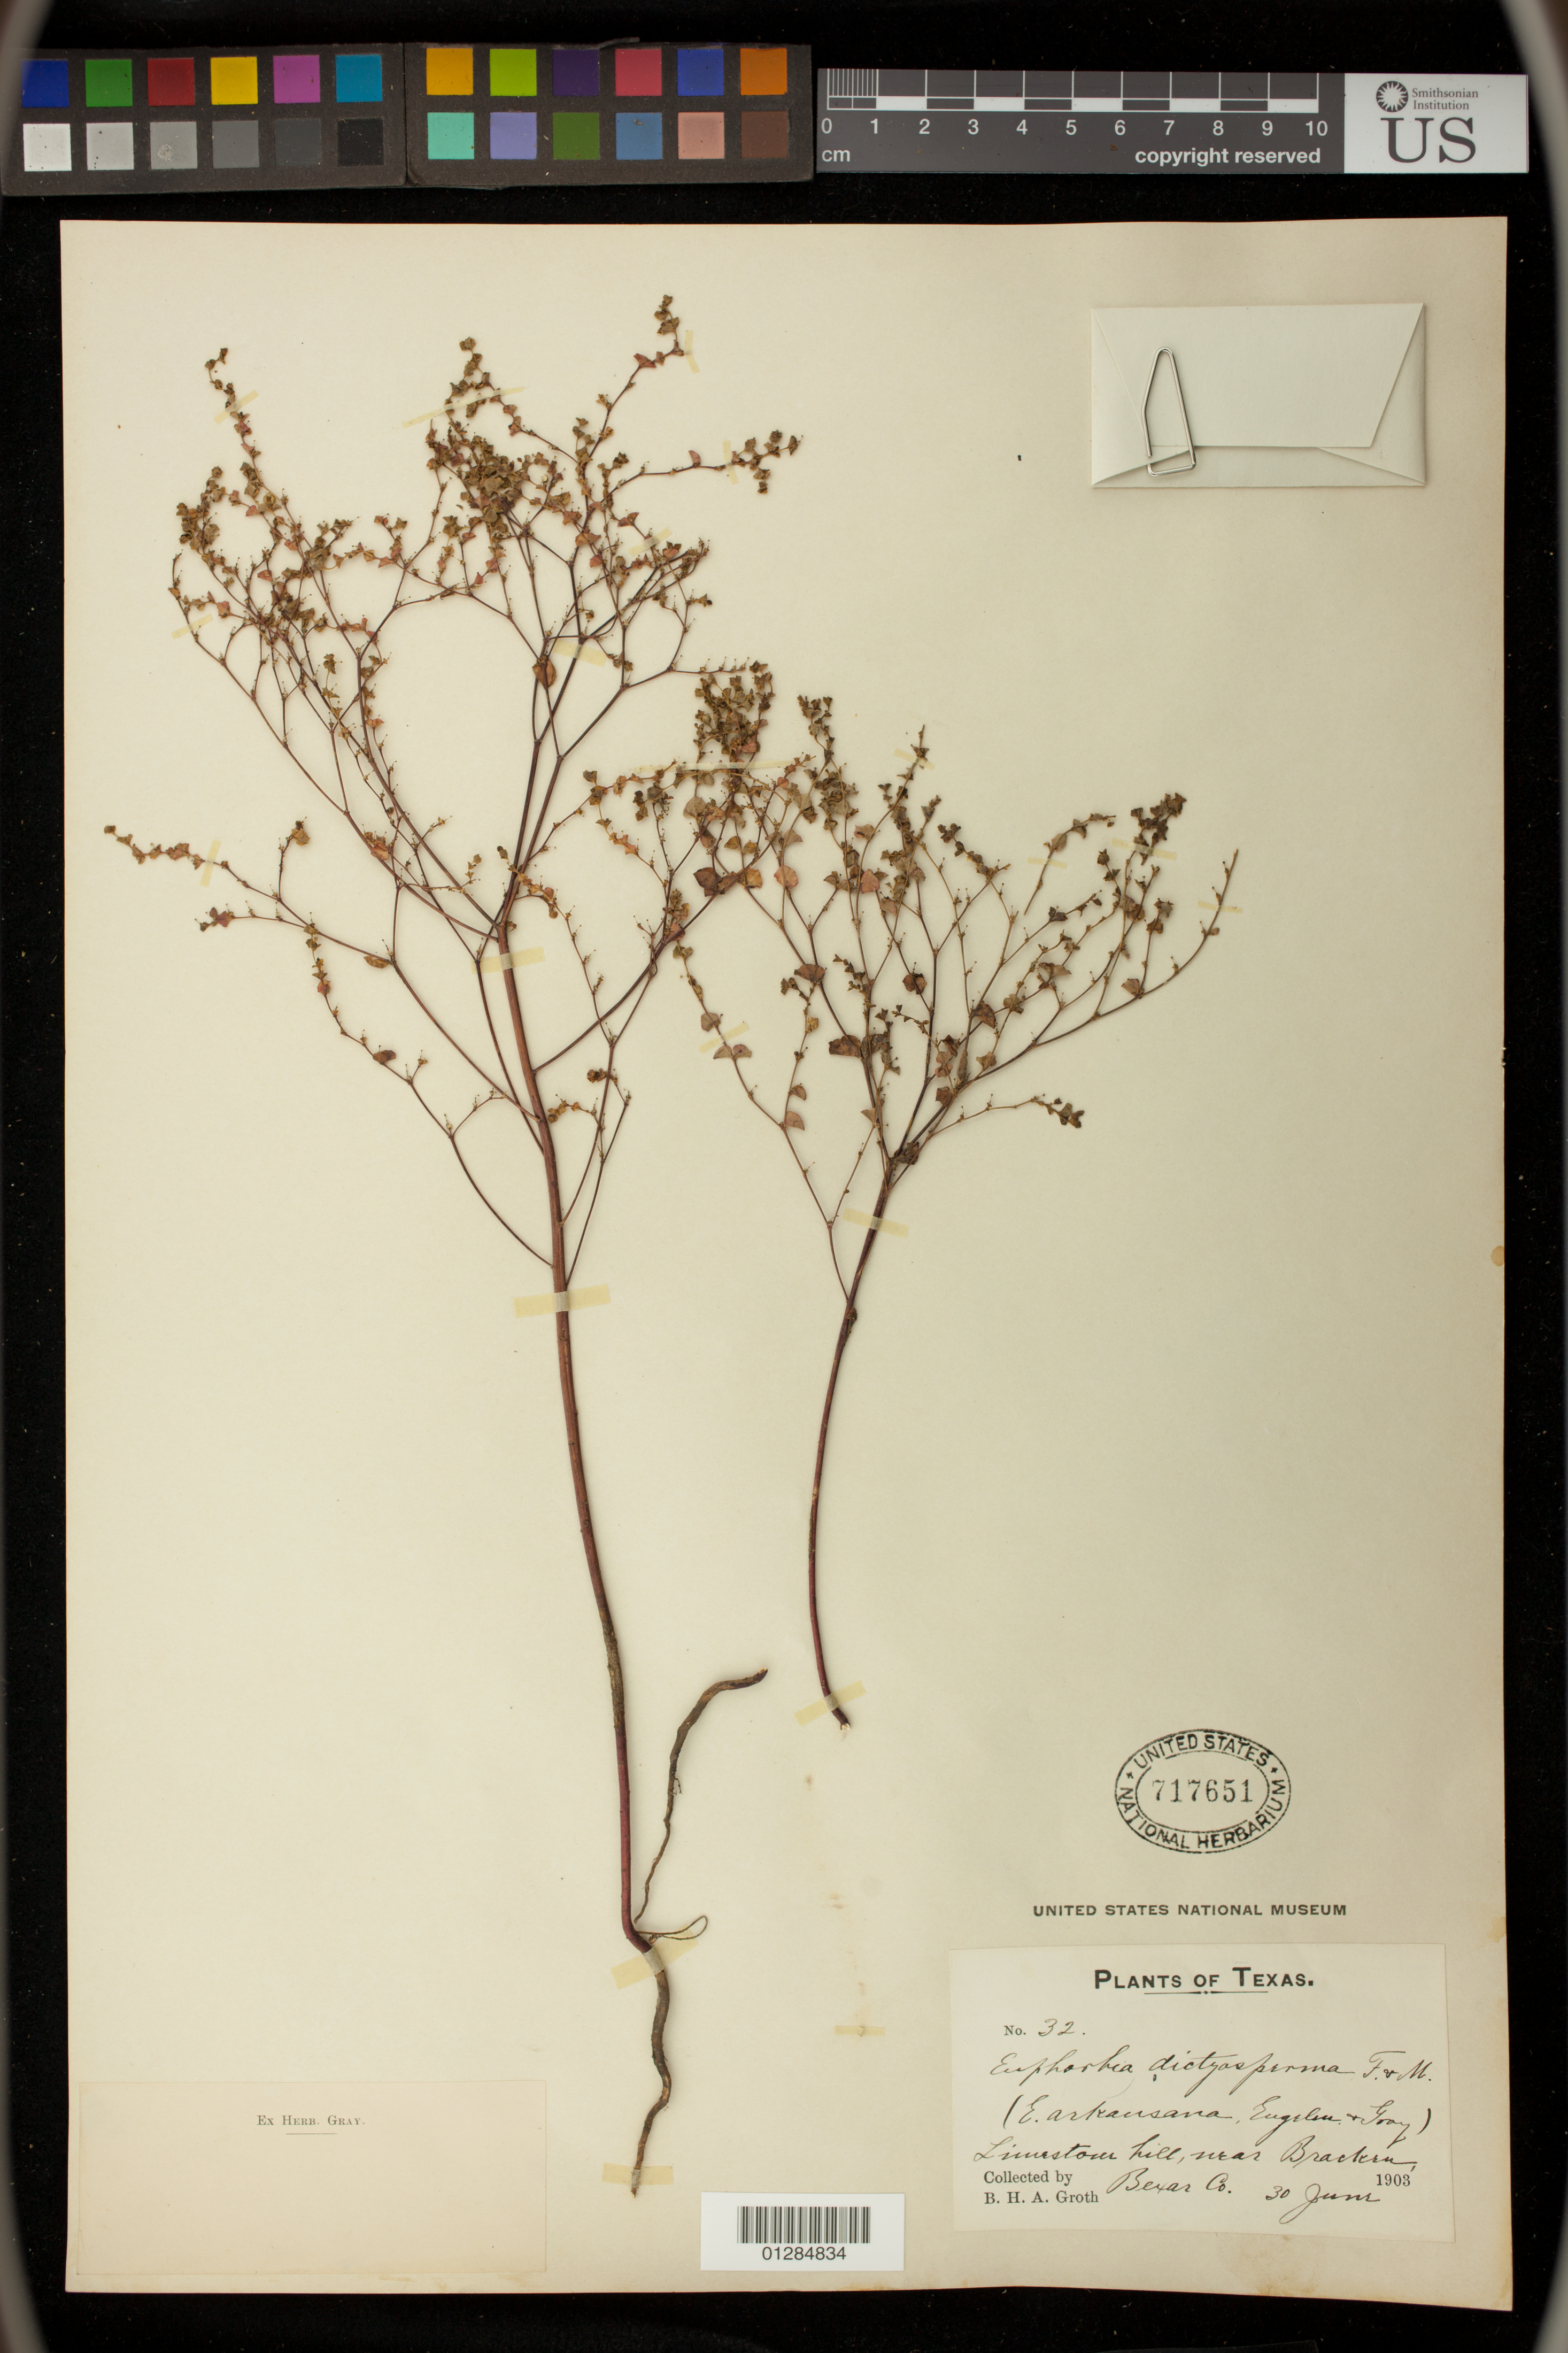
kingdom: Plantae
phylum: Tracheophyta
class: Magnoliopsida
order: Malpighiales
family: Euphorbiaceae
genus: Euphorbia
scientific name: Euphorbia spathulata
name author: Lam.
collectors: B. Groth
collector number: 32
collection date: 1903-06-30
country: United States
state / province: Texas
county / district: Comal County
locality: near Bracken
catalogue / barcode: US 717651